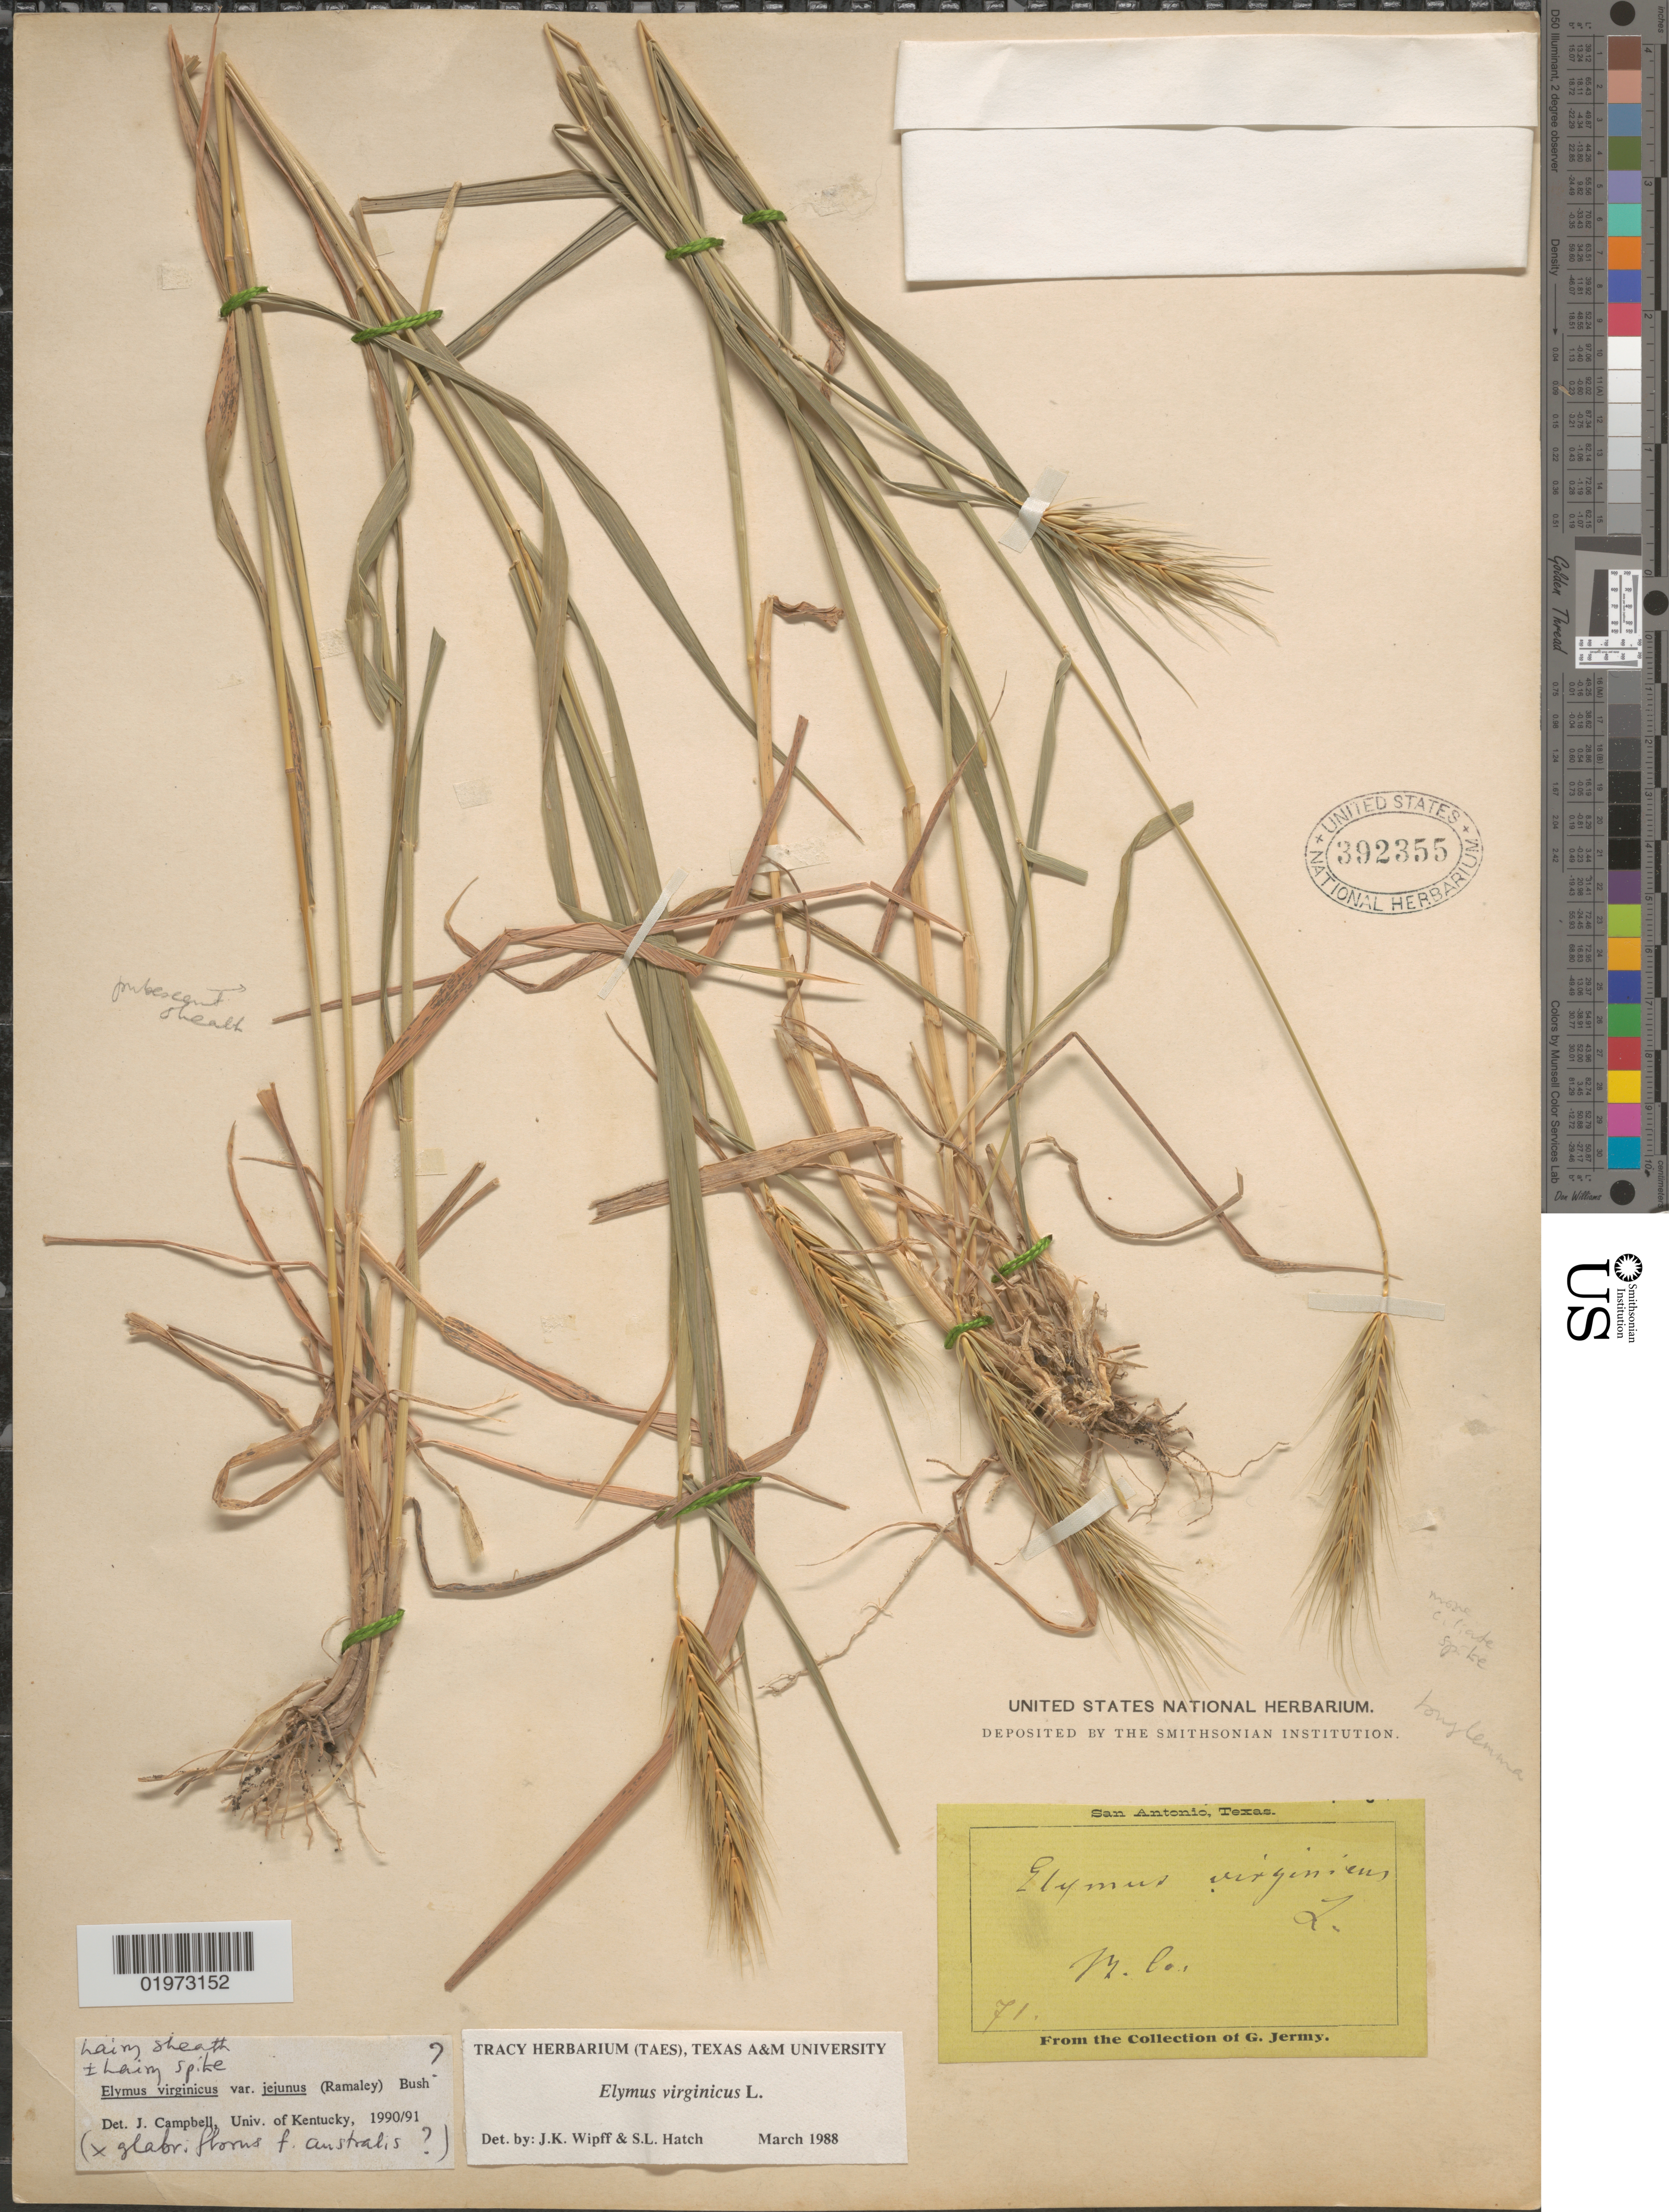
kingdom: Plantae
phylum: Tracheophyta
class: Liliopsida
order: Poales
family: Poaceae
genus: Elymus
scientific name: Elymus virginicus var. virginicus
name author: L.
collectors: G. Jermy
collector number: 71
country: United States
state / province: Texas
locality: San Antonio.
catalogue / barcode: US 392355